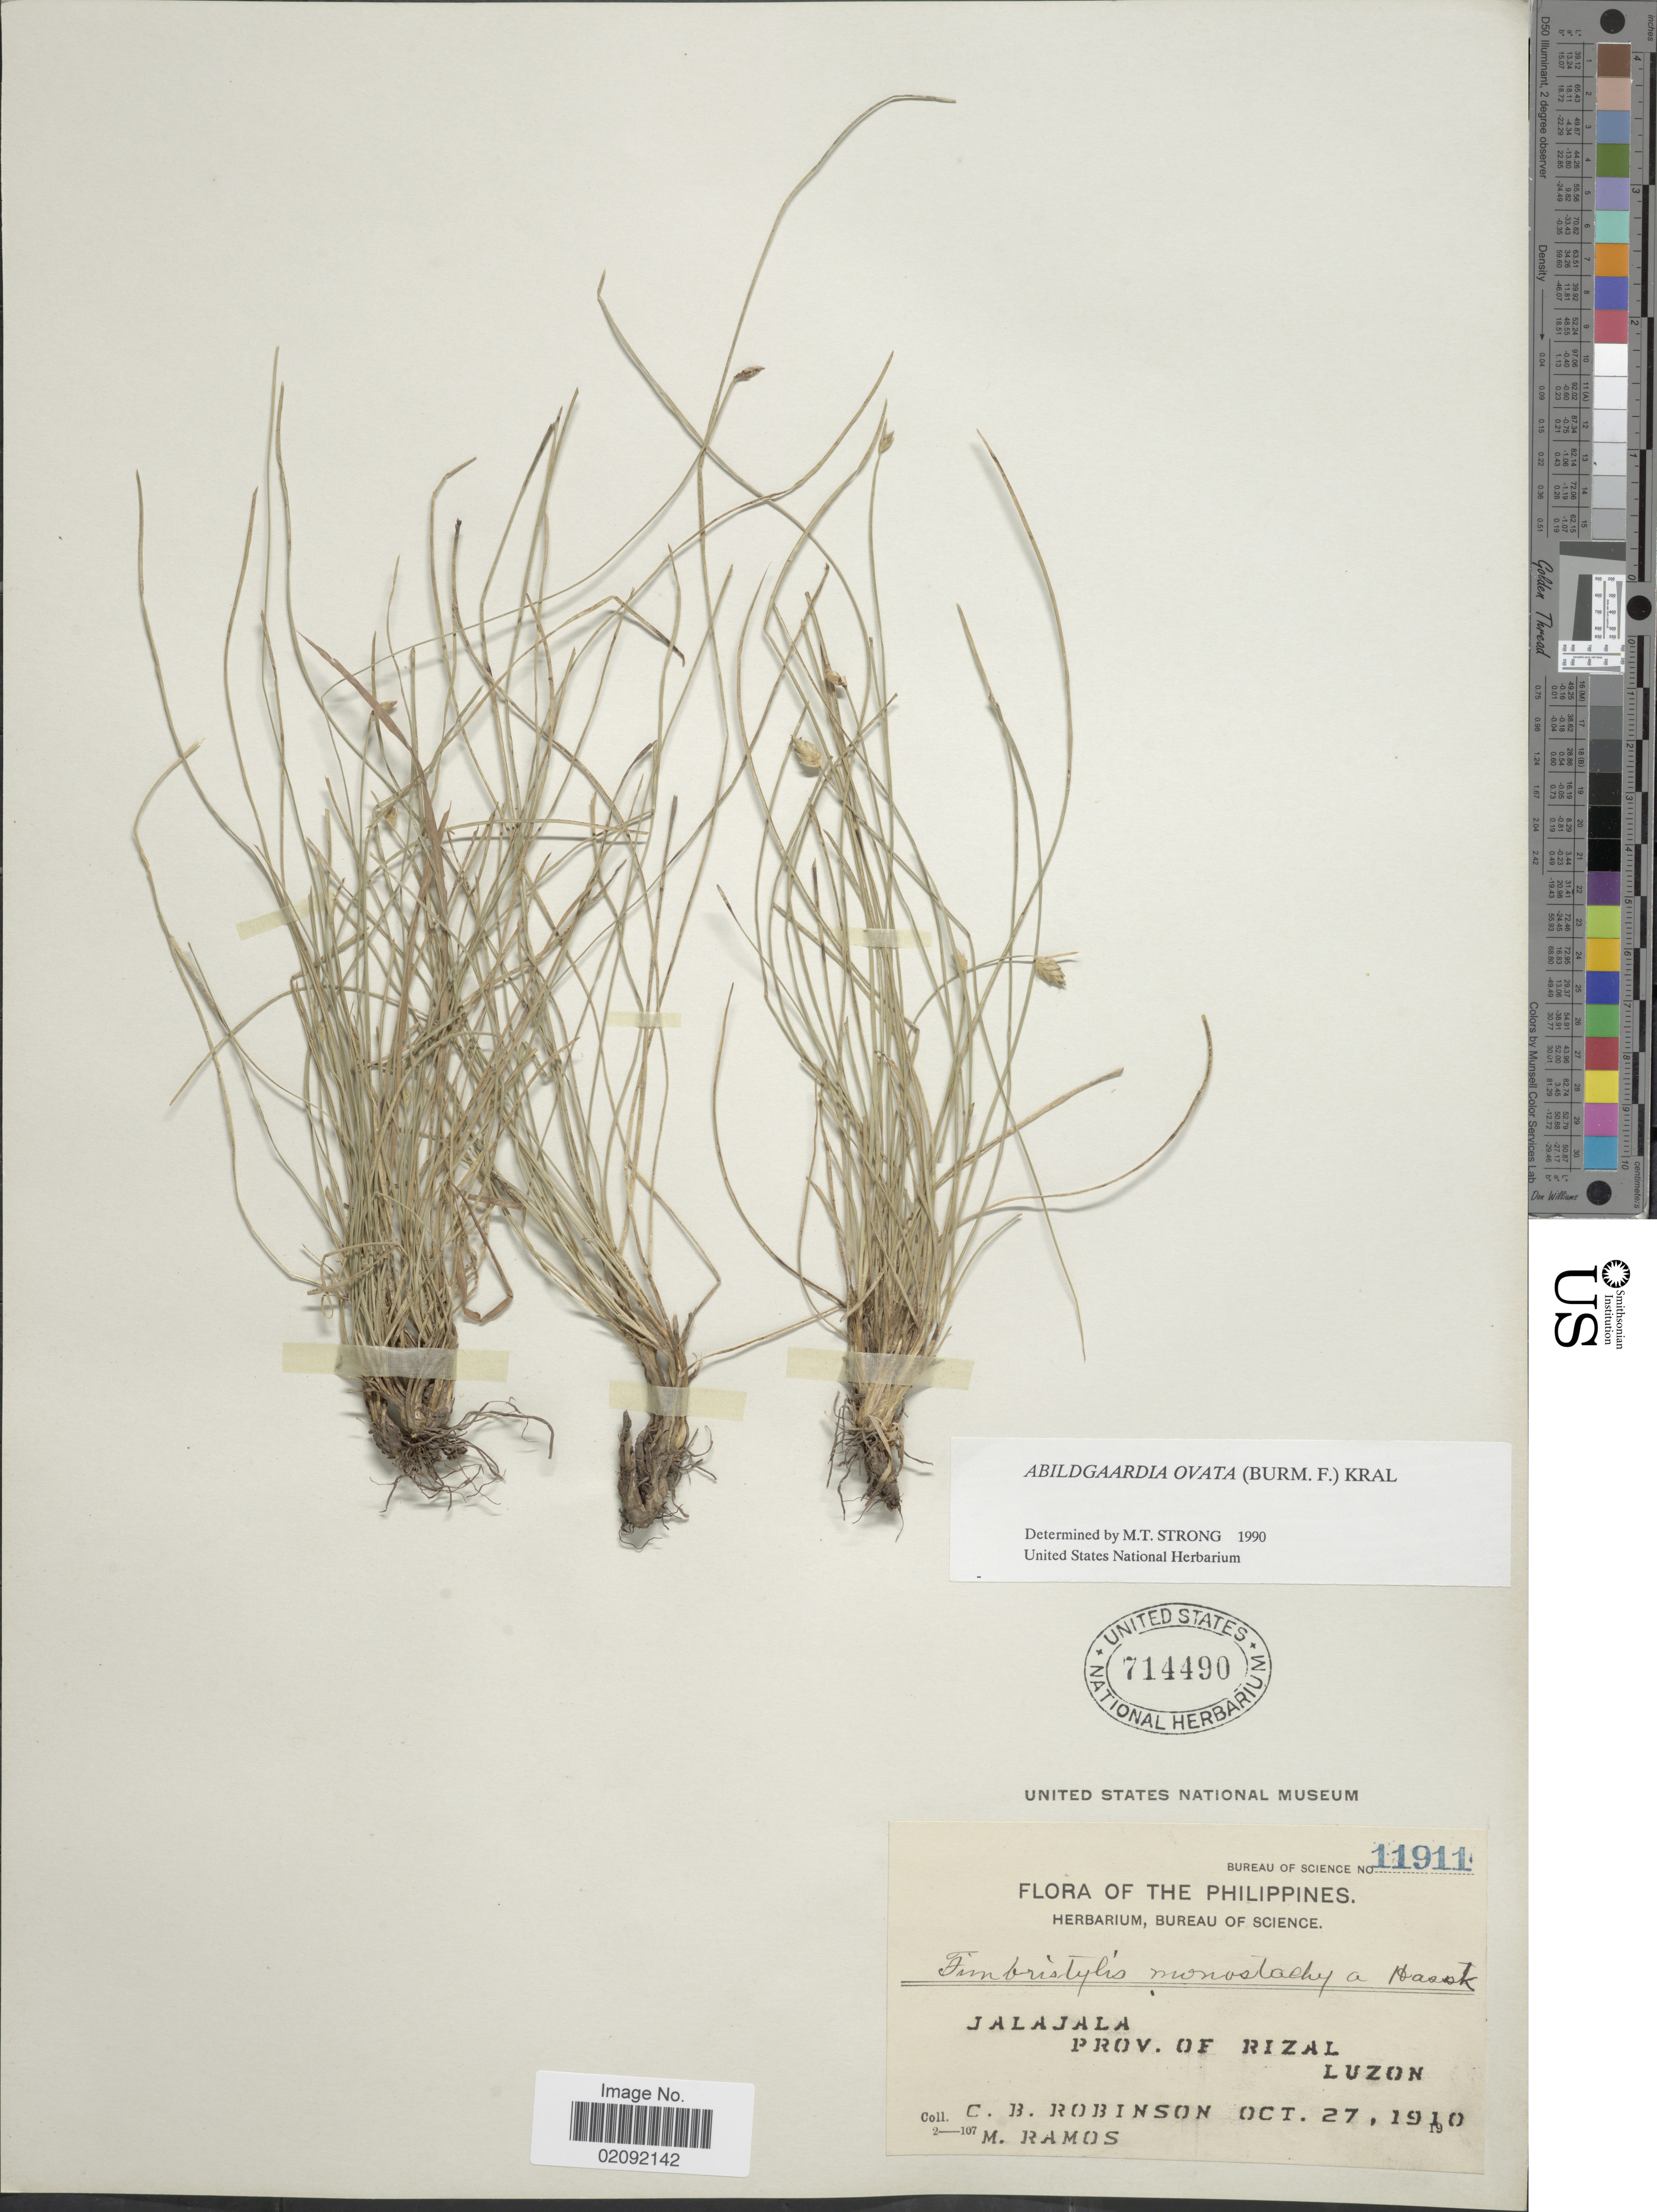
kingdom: Plantae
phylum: Tracheophyta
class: Liliopsida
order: Poales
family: Cyperaceae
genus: Abildgaardia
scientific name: Abildgaardia ovata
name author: (Burm. f.) Kral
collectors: C. Brobinson & M. Ramos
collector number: Bureau of Science 11911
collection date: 1910-10-27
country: Philippines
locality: Jalajala, Prov. of Rizal, Luzon.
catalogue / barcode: US 714490